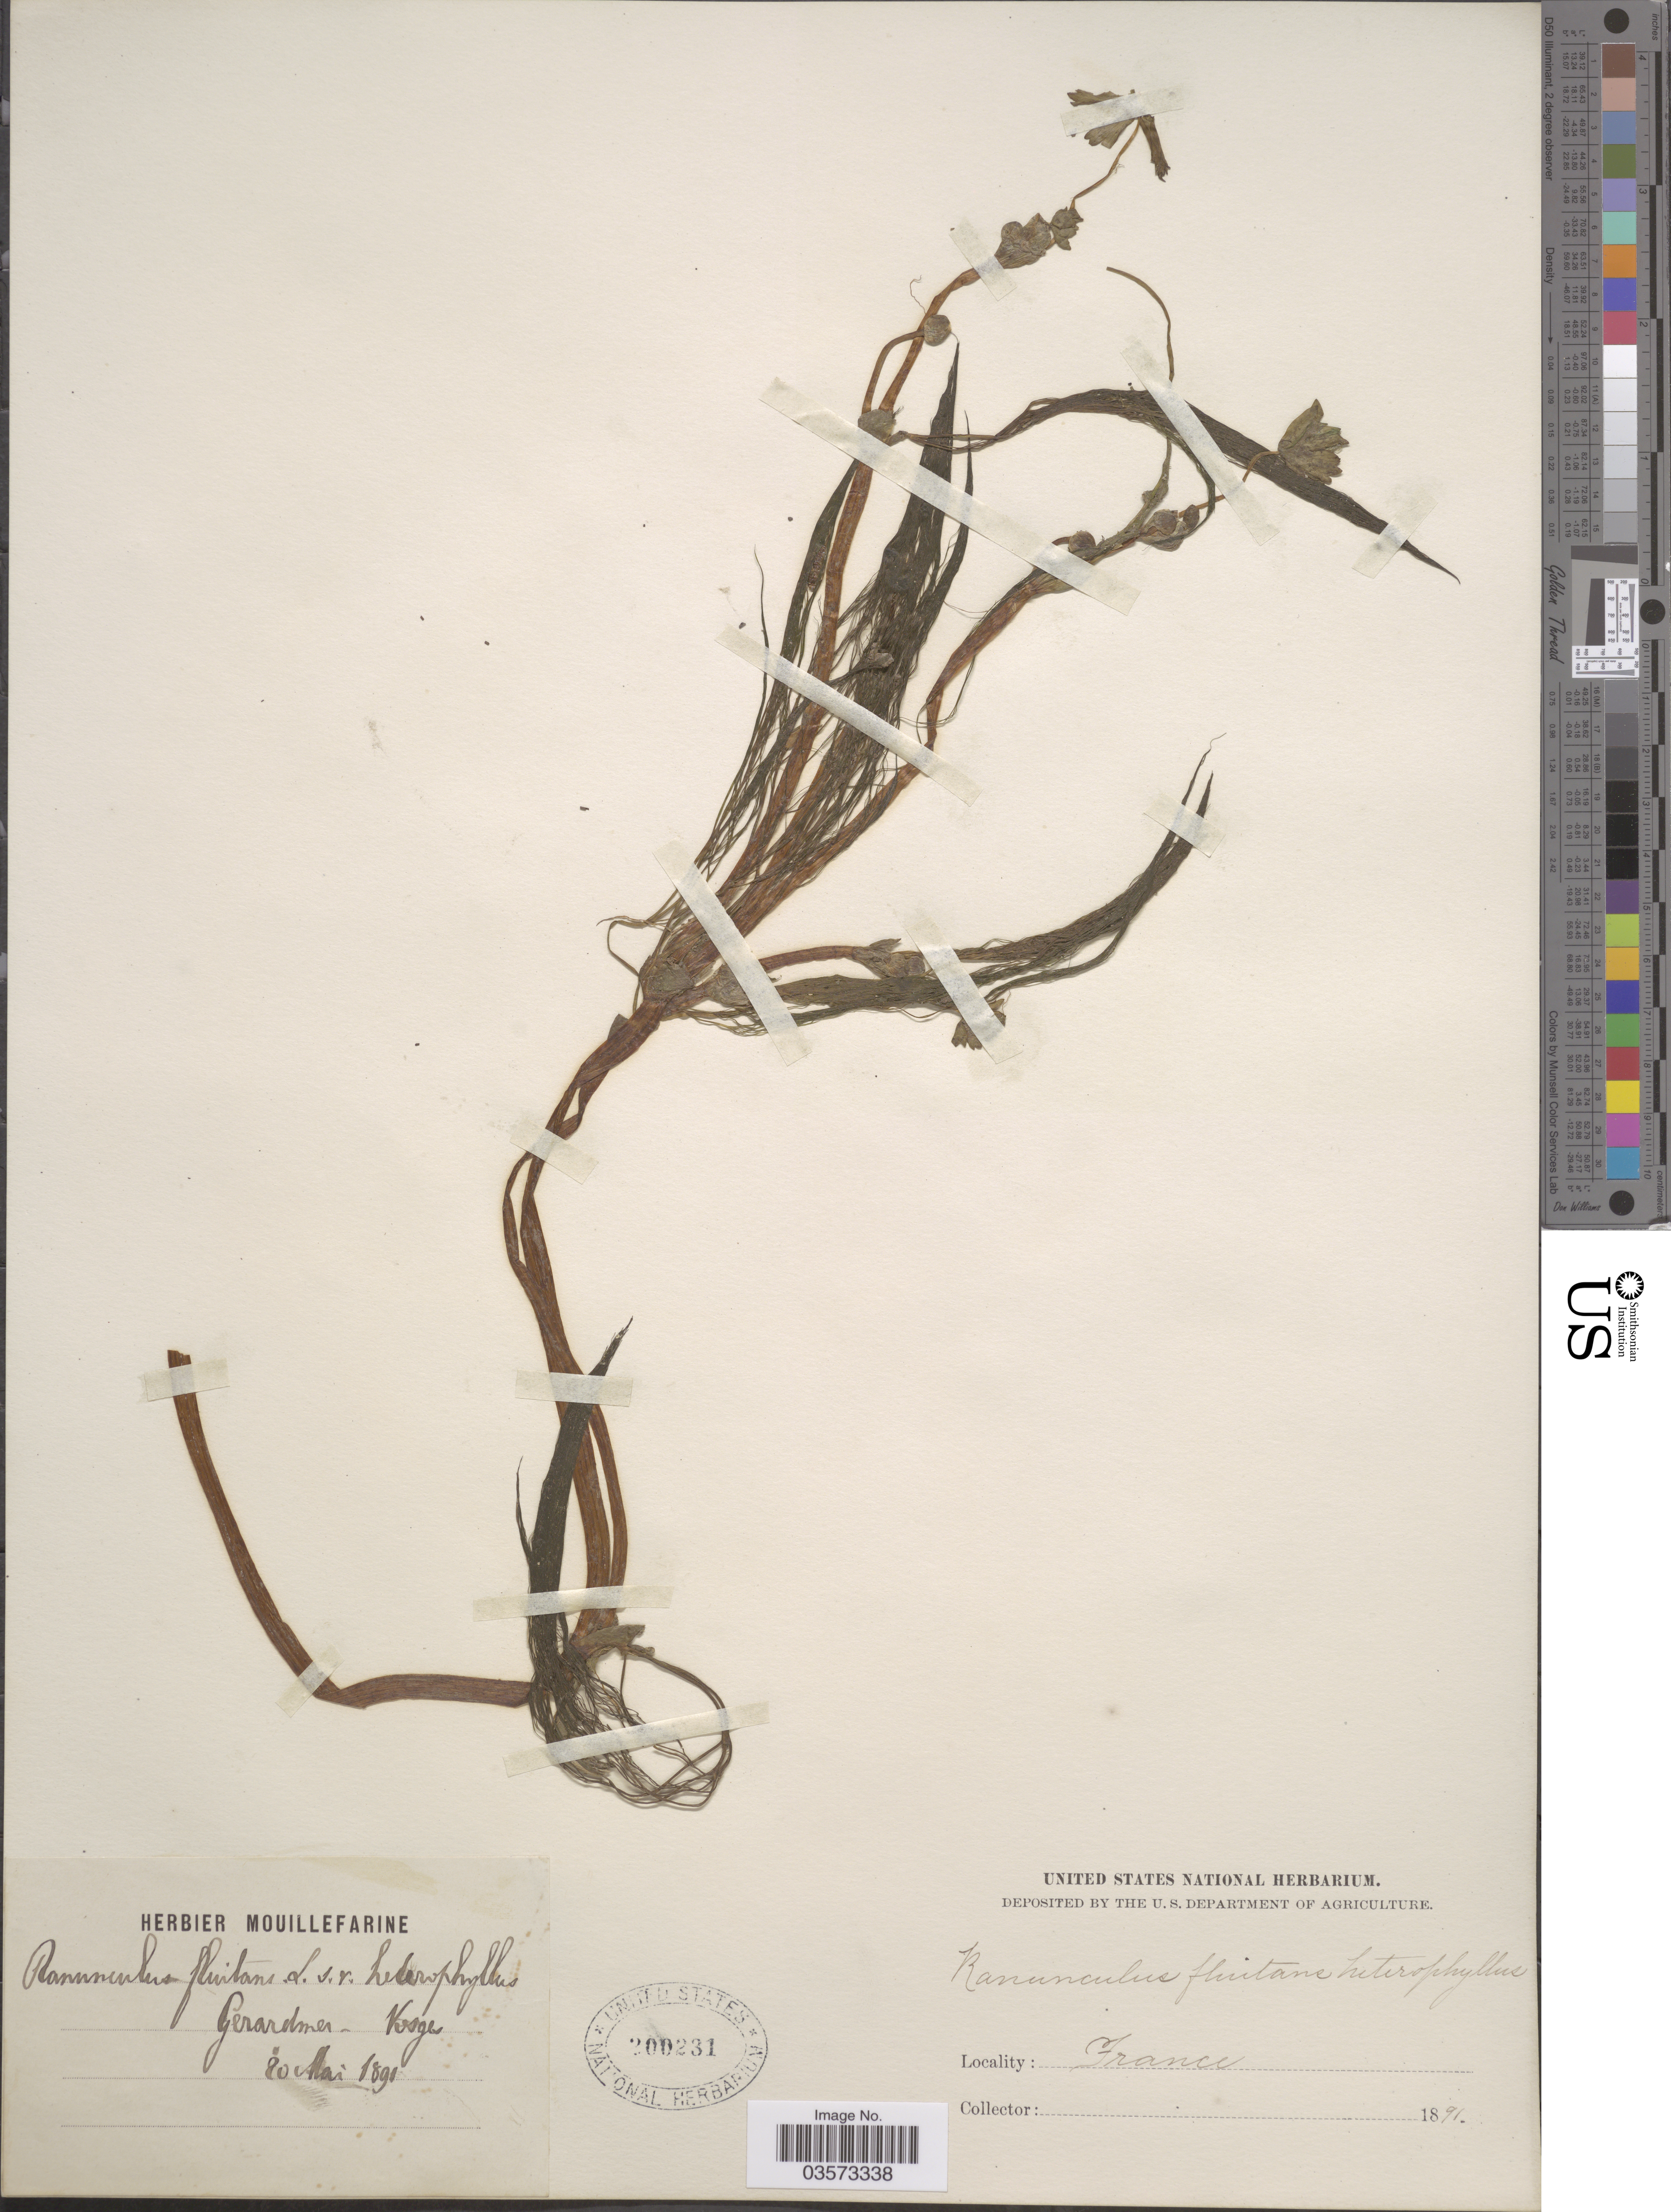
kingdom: Plantae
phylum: Tracheophyta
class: Magnoliopsida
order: Ranunculales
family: Ranunculaceae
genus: Ranunculus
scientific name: Ranunculus fluitans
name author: Lam.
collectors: ex herb. Mouillefarine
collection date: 1891-05-20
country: France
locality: Gerardmer - Vosges.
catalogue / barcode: US 200231